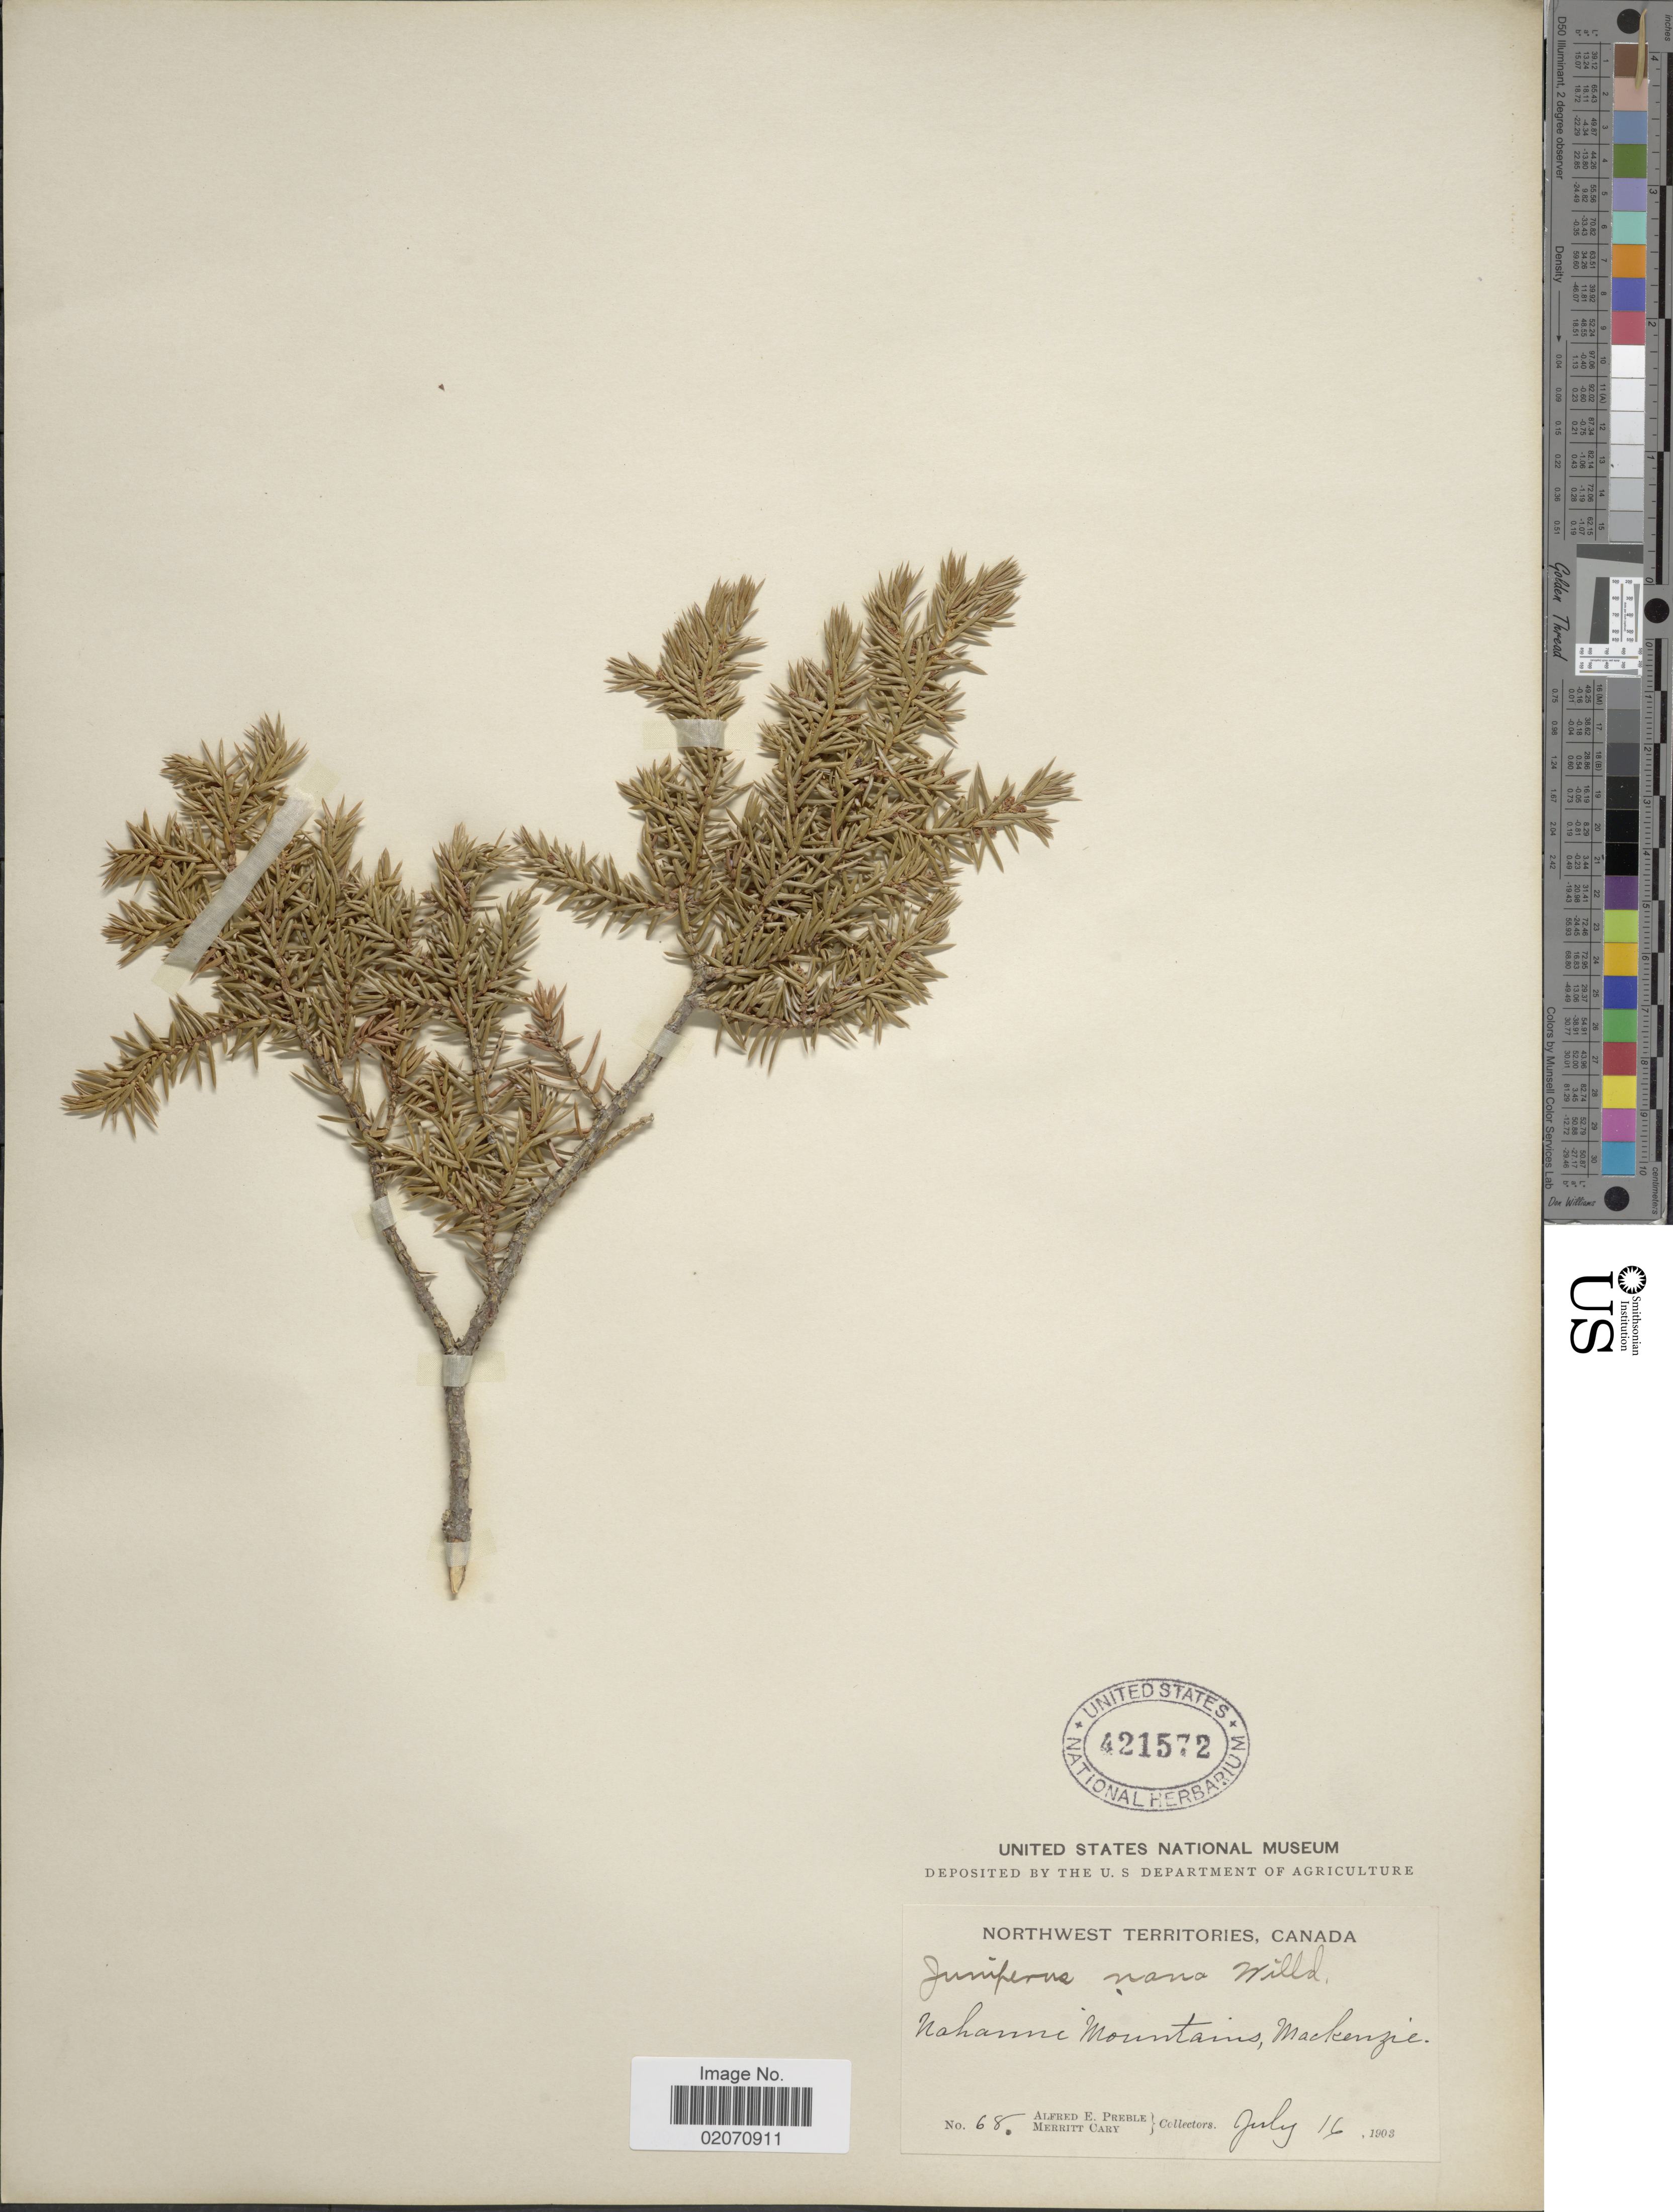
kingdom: Plantae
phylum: Tracheophyta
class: Pinopsida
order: Pinales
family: Cupressaceae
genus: Juniperus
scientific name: Juniperus communis subsp. nana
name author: (Willd.) Syme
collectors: A. Preble & M. Cary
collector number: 68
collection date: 1903-07-16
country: Canada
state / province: Northwest Territories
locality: Nahami Mountains, Mackenzie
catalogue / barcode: US 421572